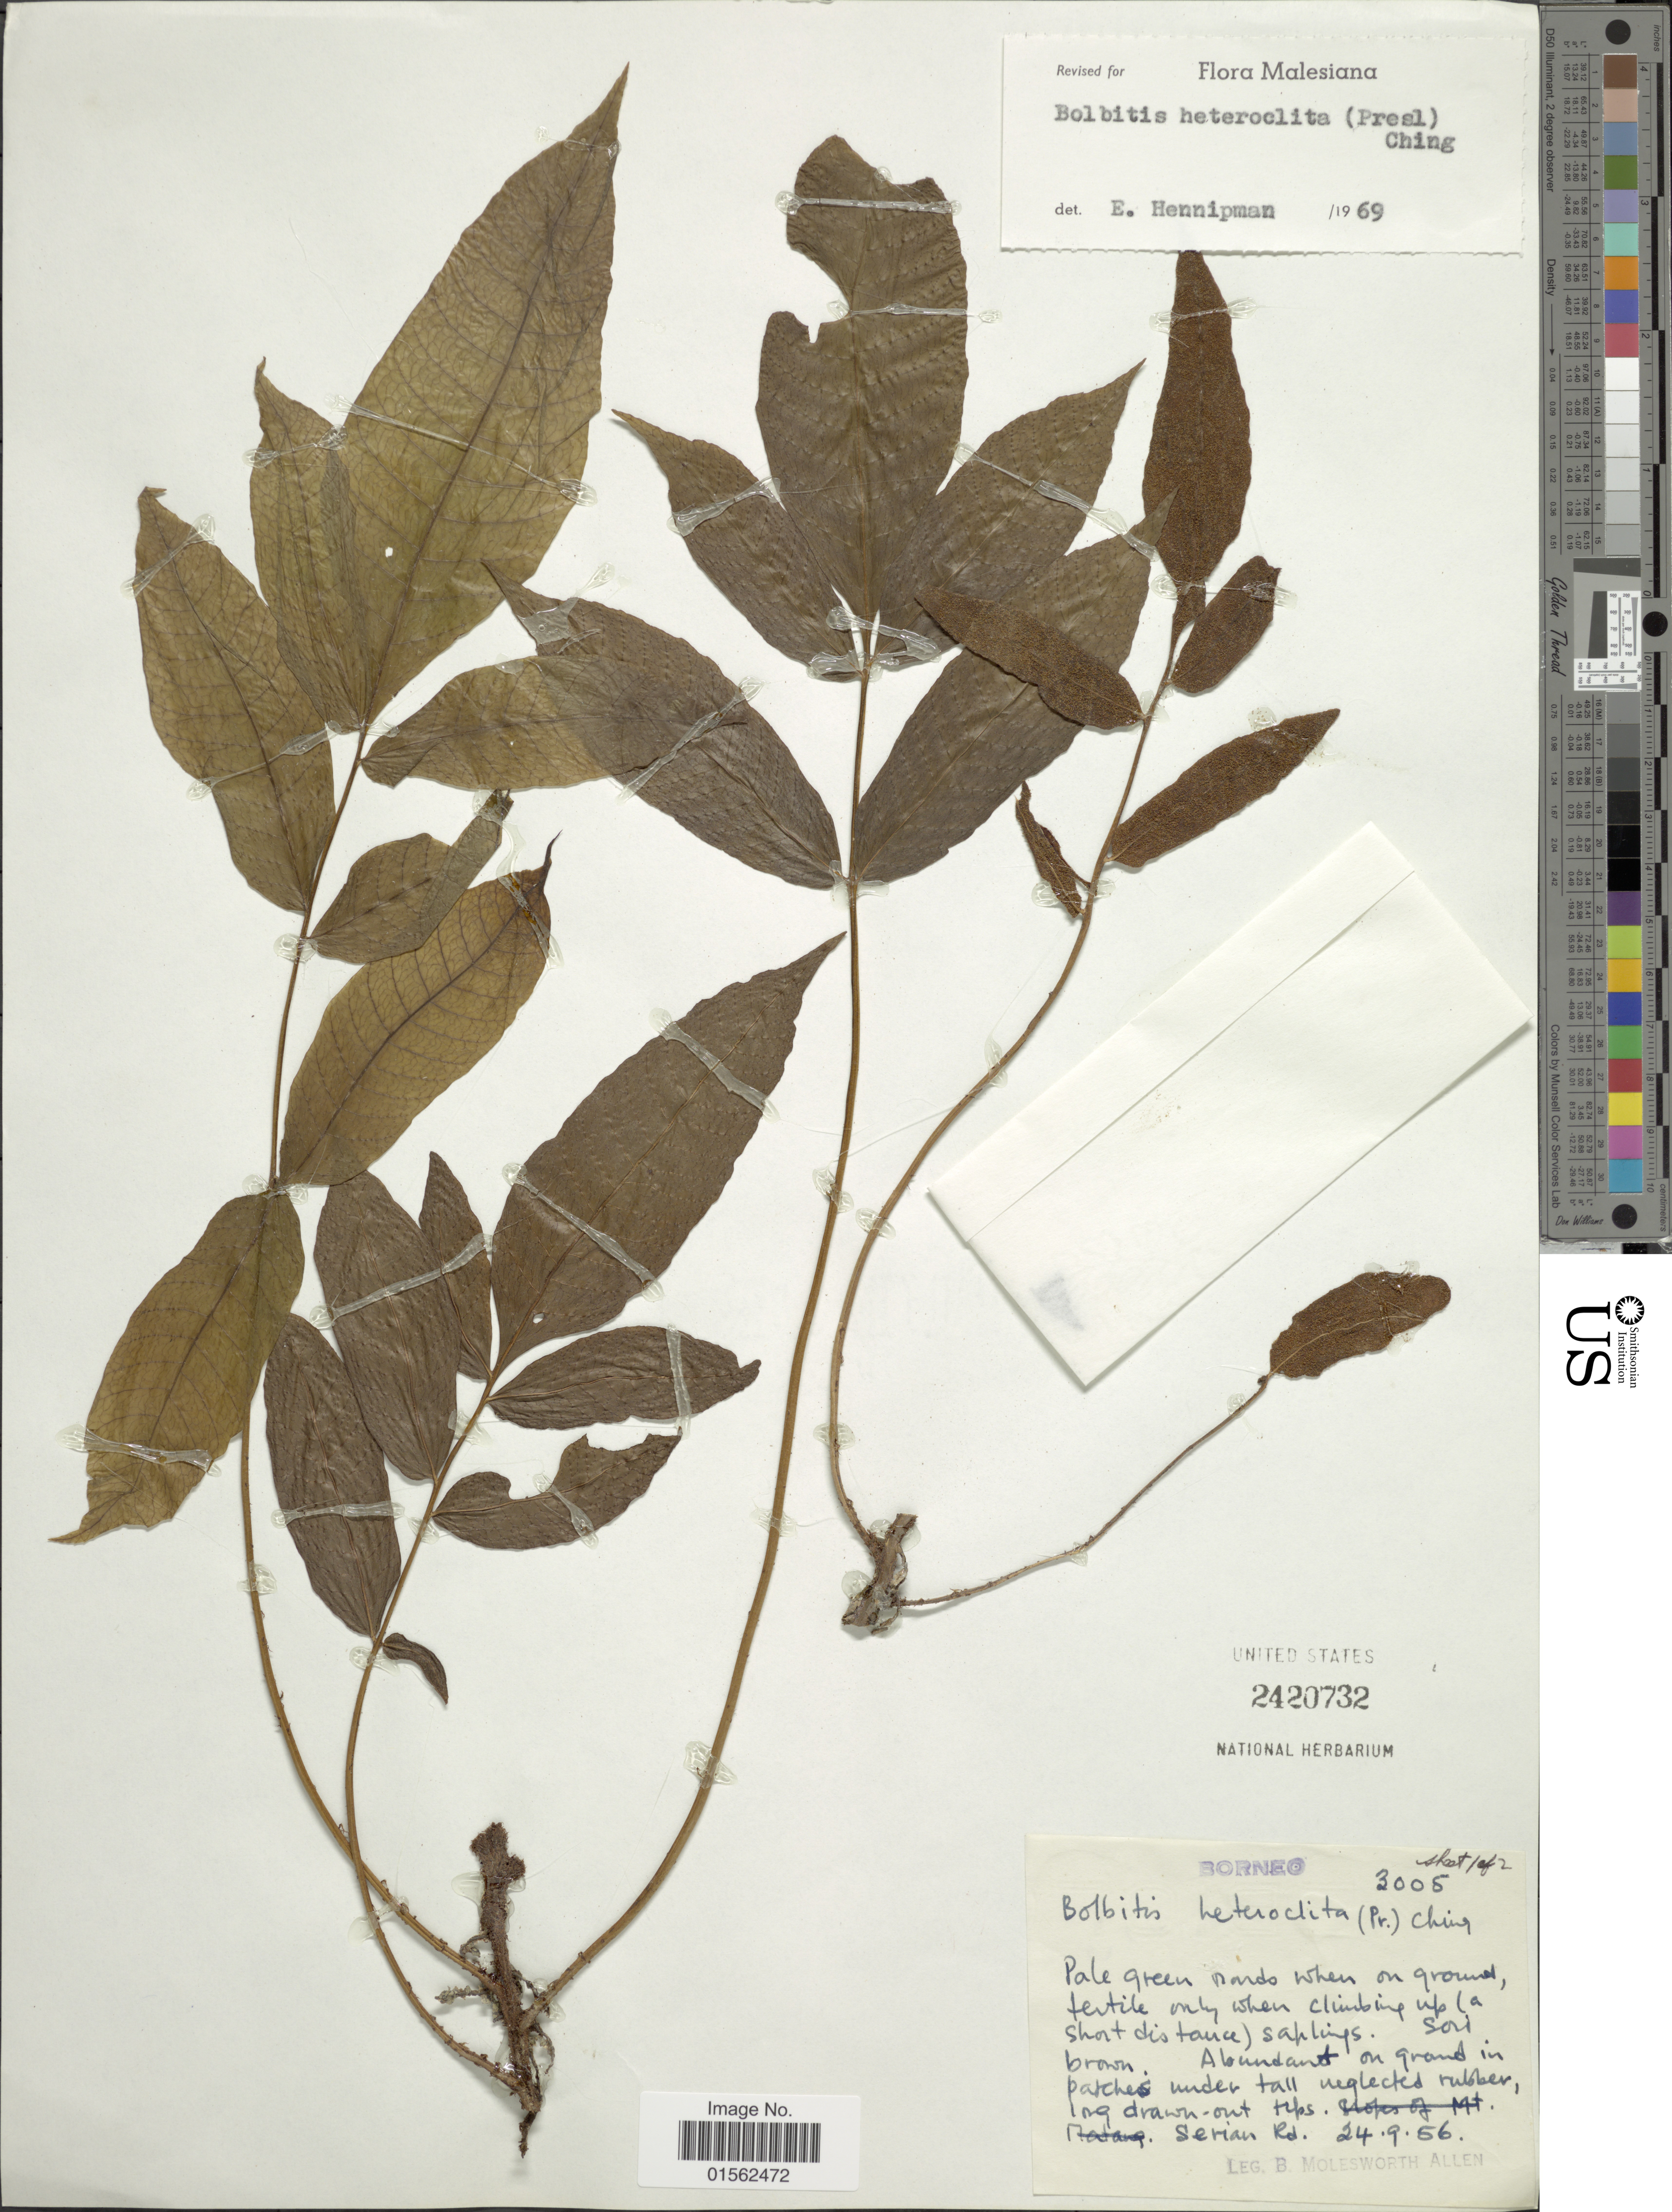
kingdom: Plantae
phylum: Tracheophyta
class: Polypodiopsida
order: Polypodiales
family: Dryopteridaceae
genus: Bolbitis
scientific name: Bolbitis heteroclita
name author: (C. Presl) Ching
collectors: B. E. G. Molesworth-Allen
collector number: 3005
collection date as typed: Transcribed d/m/y: 24/9/56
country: Malaysia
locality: Borneo, Serian Rd.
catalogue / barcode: US 2420732